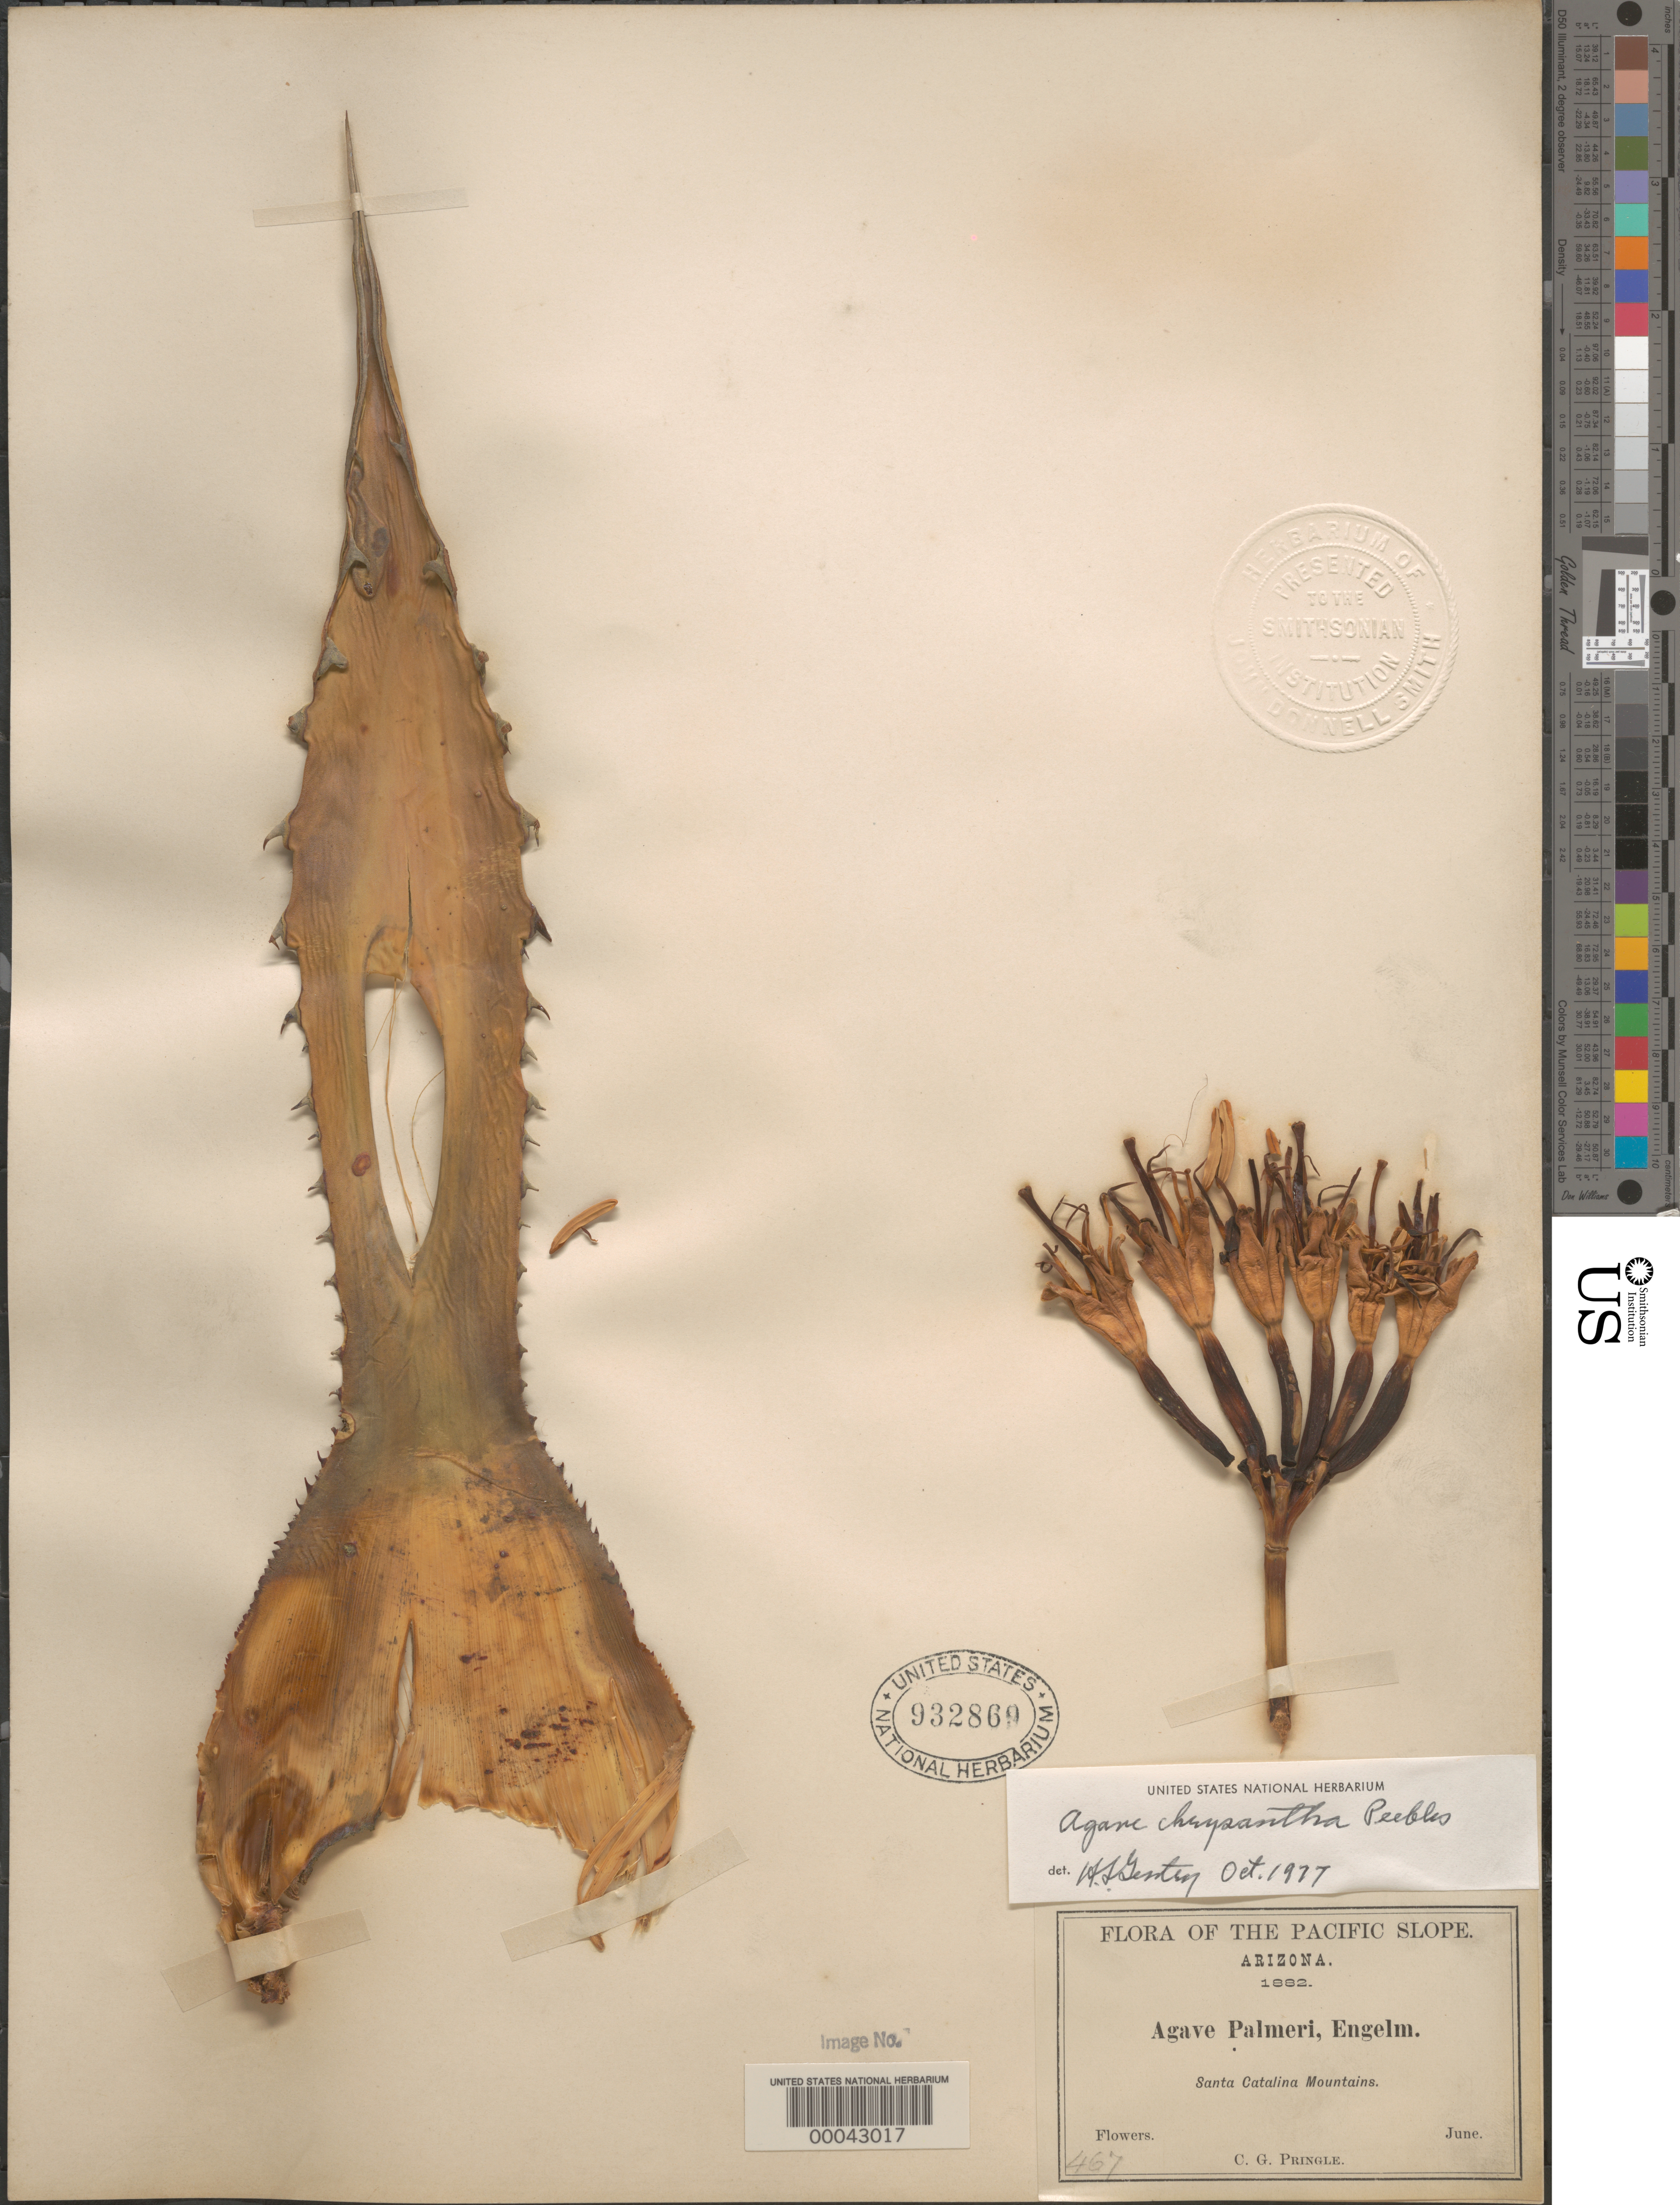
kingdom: Plantae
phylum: Tracheophyta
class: Liliopsida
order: Asparagales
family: Asparagaceae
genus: Agave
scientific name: Agave chrysantha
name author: Peebles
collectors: C. G. Pringle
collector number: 467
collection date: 1882-06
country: United States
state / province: Arizona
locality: The Pacific Slope. Santa Catalina Mountains.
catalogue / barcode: US 932869